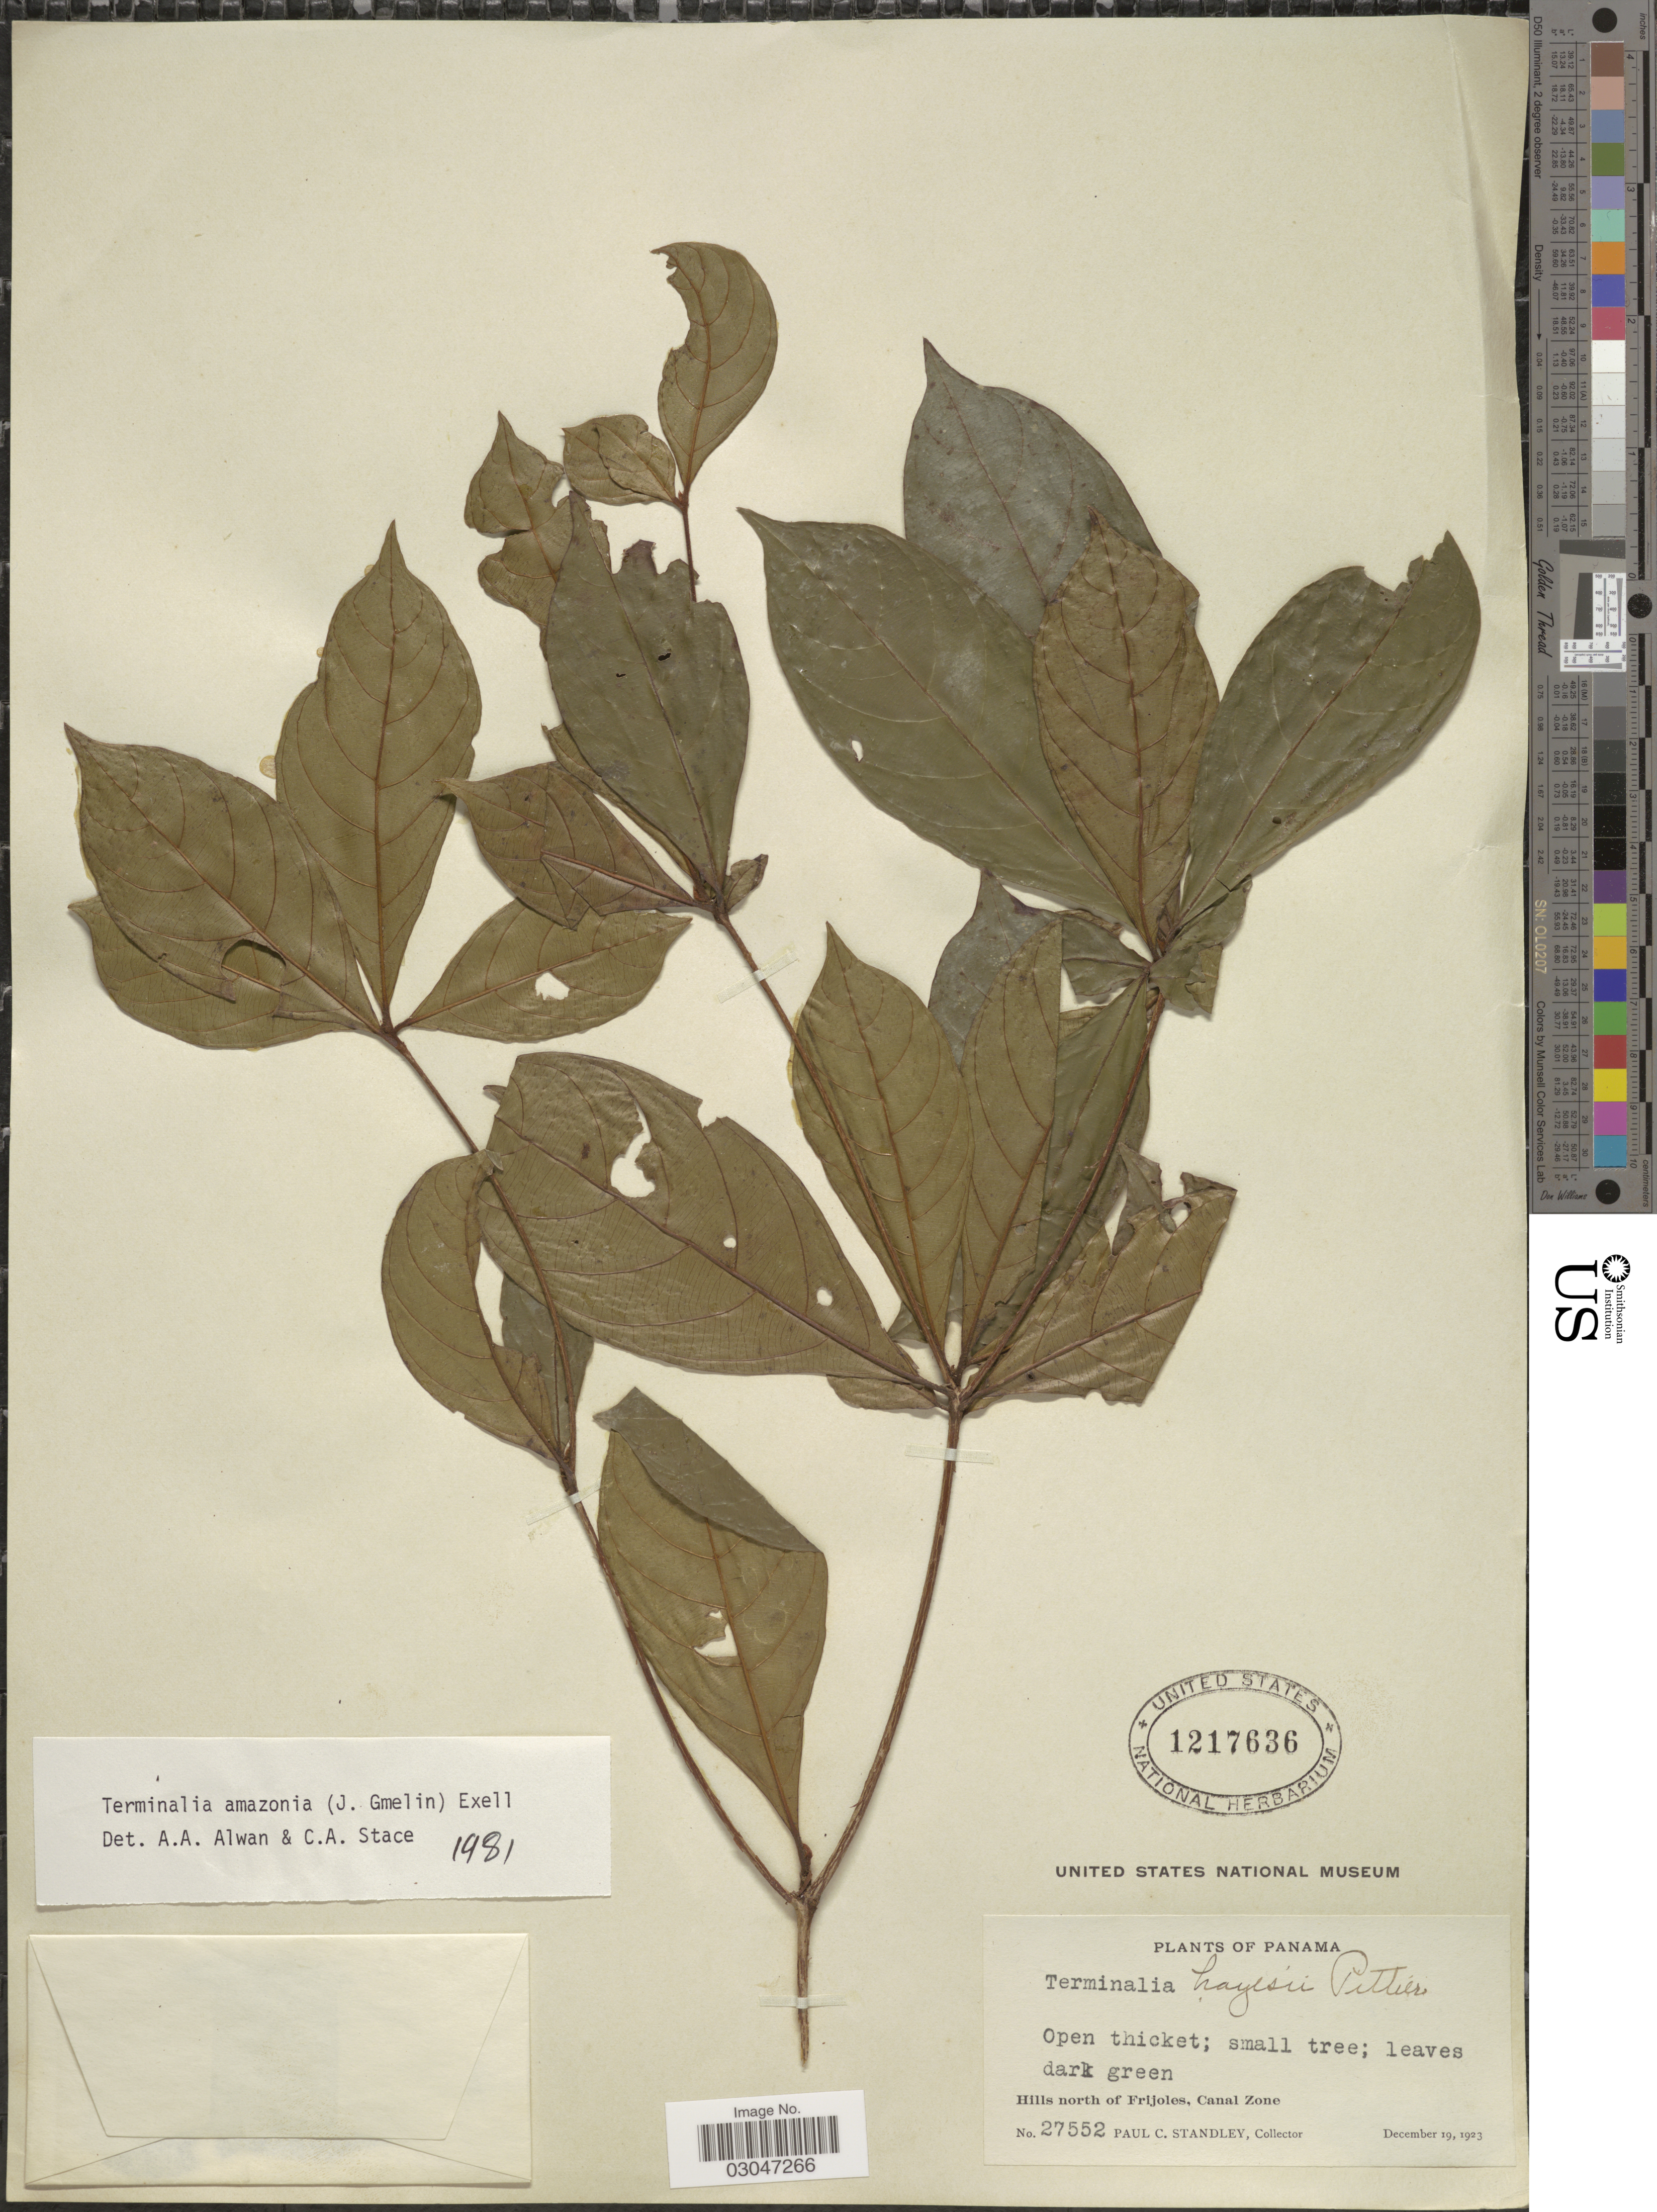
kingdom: Plantae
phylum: Tracheophyta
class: Magnoliopsida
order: Myrtales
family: Combretaceae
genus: Terminalia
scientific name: Terminalia amazonia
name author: (J.F. Gmel.) Exell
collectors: P. C. Standley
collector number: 27552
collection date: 1923-12-19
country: Panama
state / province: Colón / Panamá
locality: Hills north of Frijoles, Canal Zone.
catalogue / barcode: US 1217636